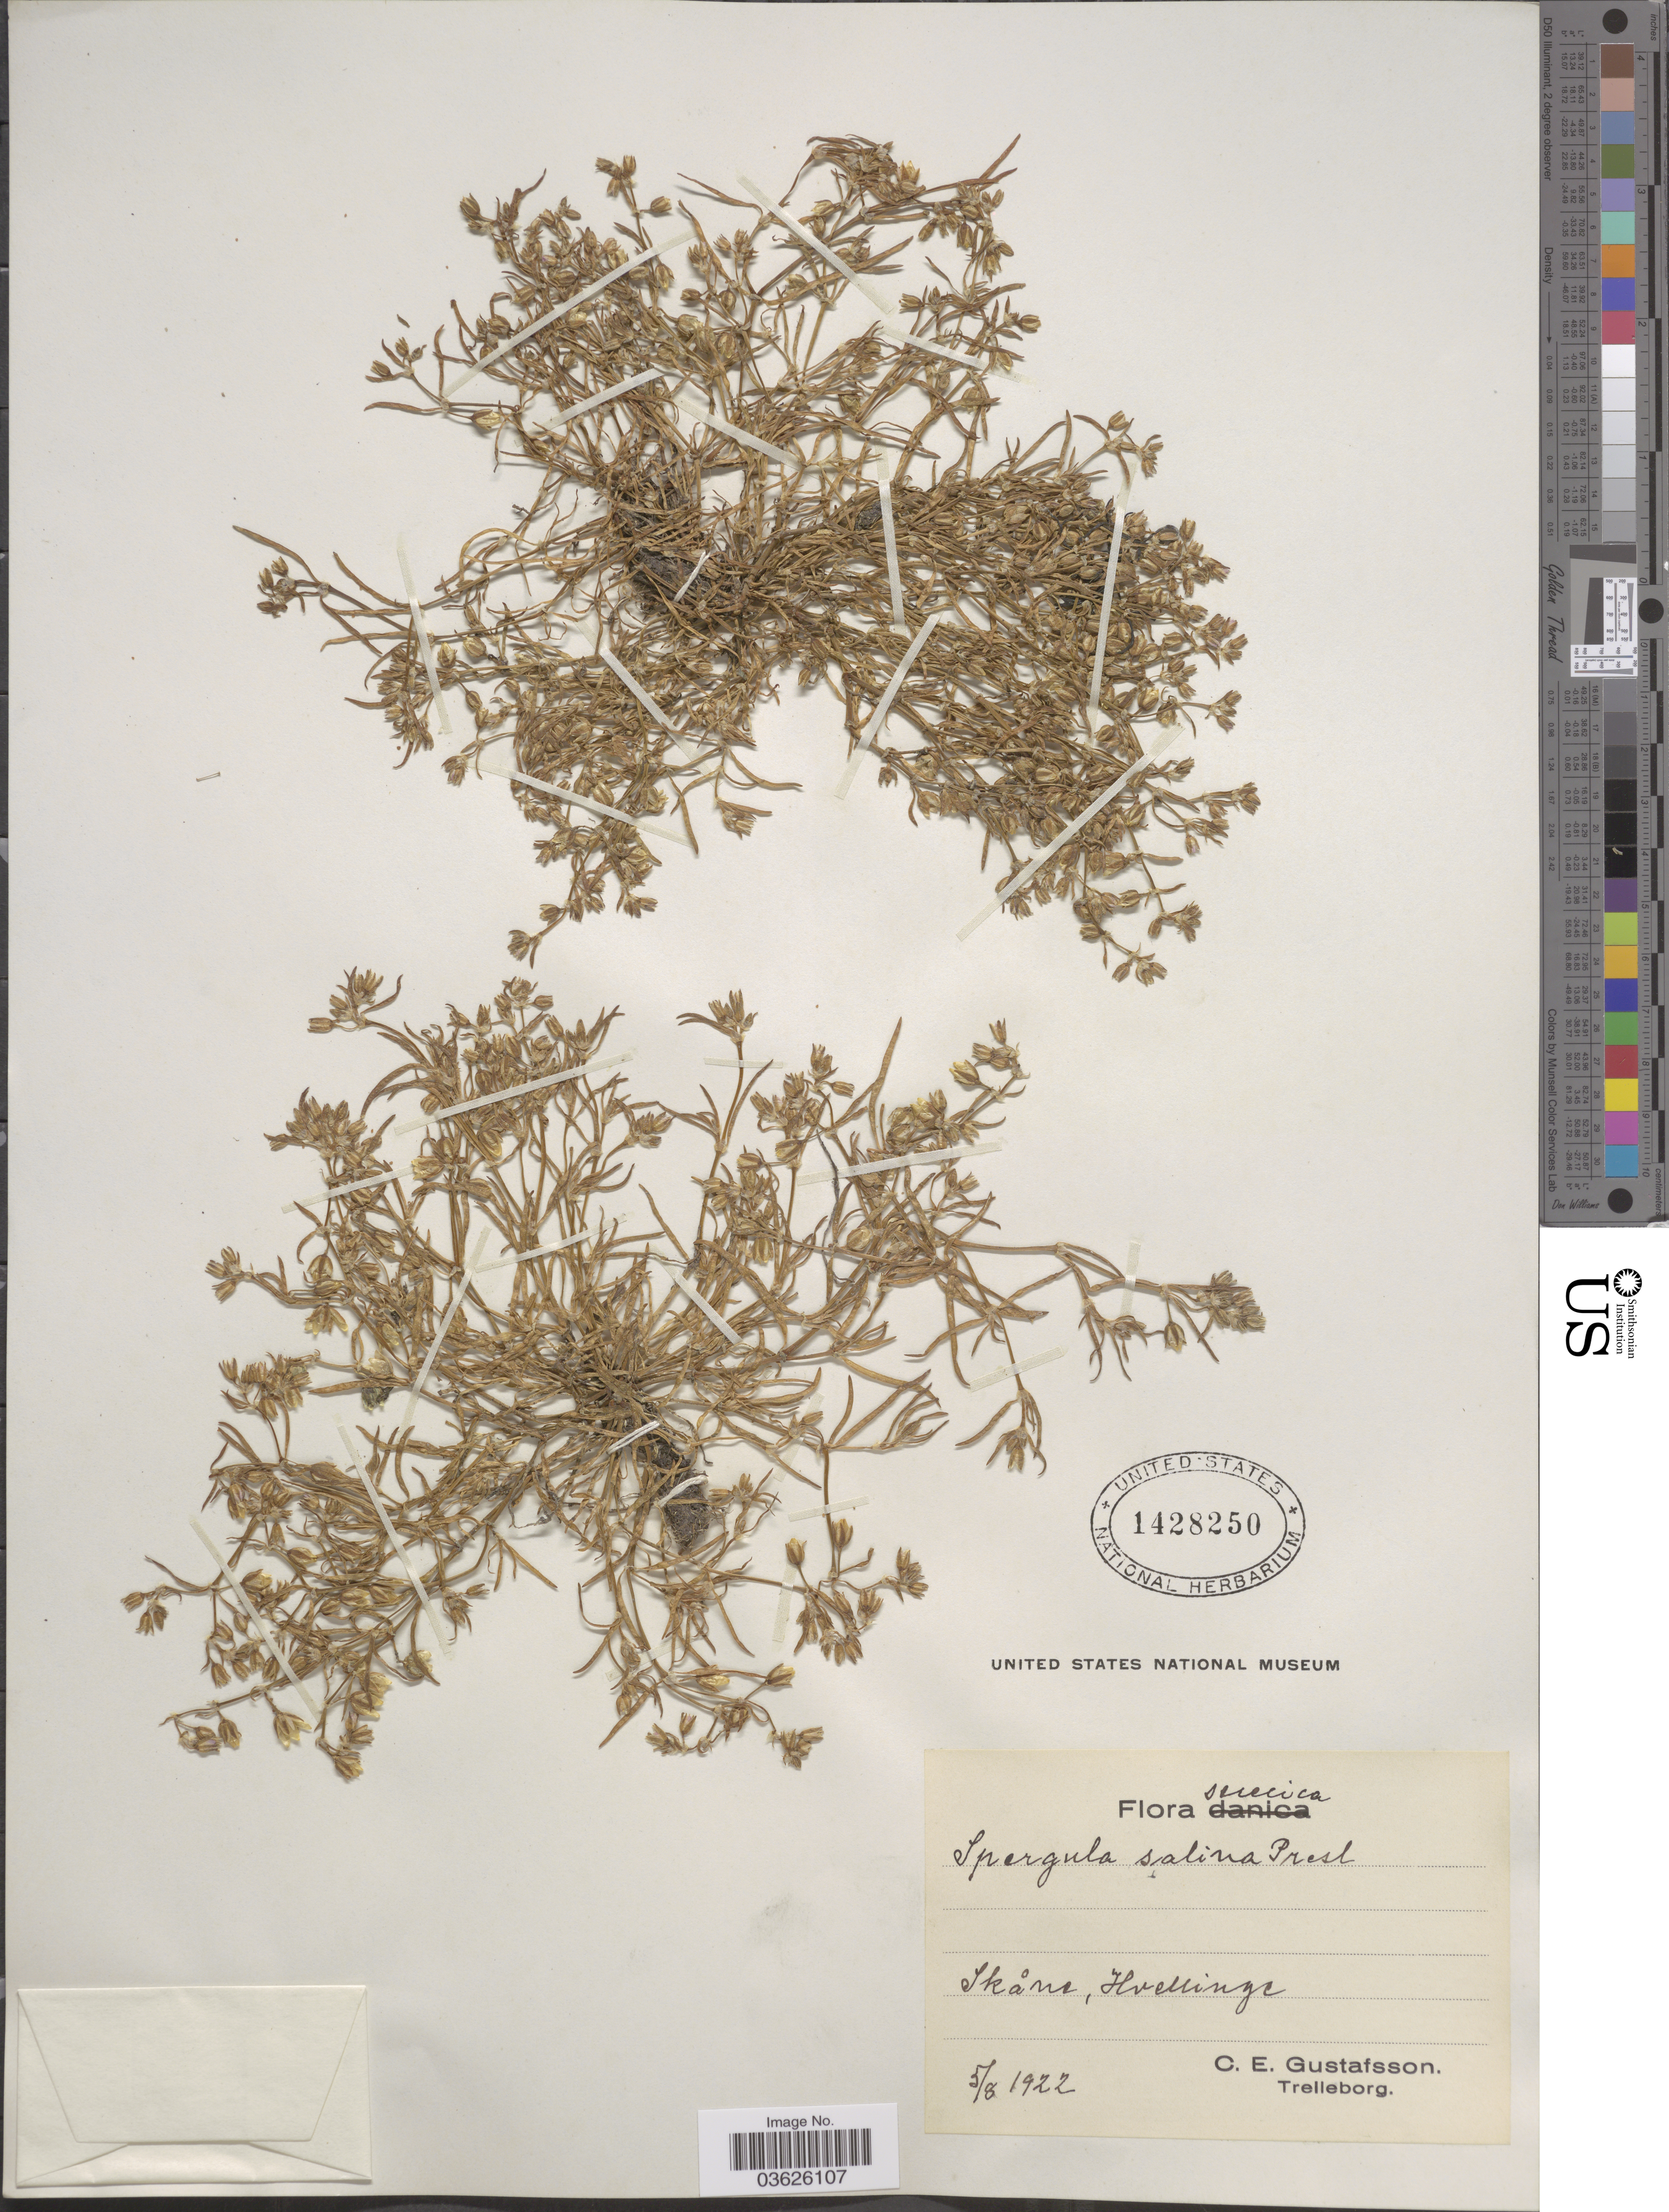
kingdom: Plantae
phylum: Tracheophyta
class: Magnoliopsida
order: Caryophyllales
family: Caryophyllaceae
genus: Tissa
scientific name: Tissa salina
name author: (J. Presl & C. Presl) Britton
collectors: C. Gustafsson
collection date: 1922-08-05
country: Sweden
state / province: Skåne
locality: Suecica. Hvellinge.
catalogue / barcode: US 1428250